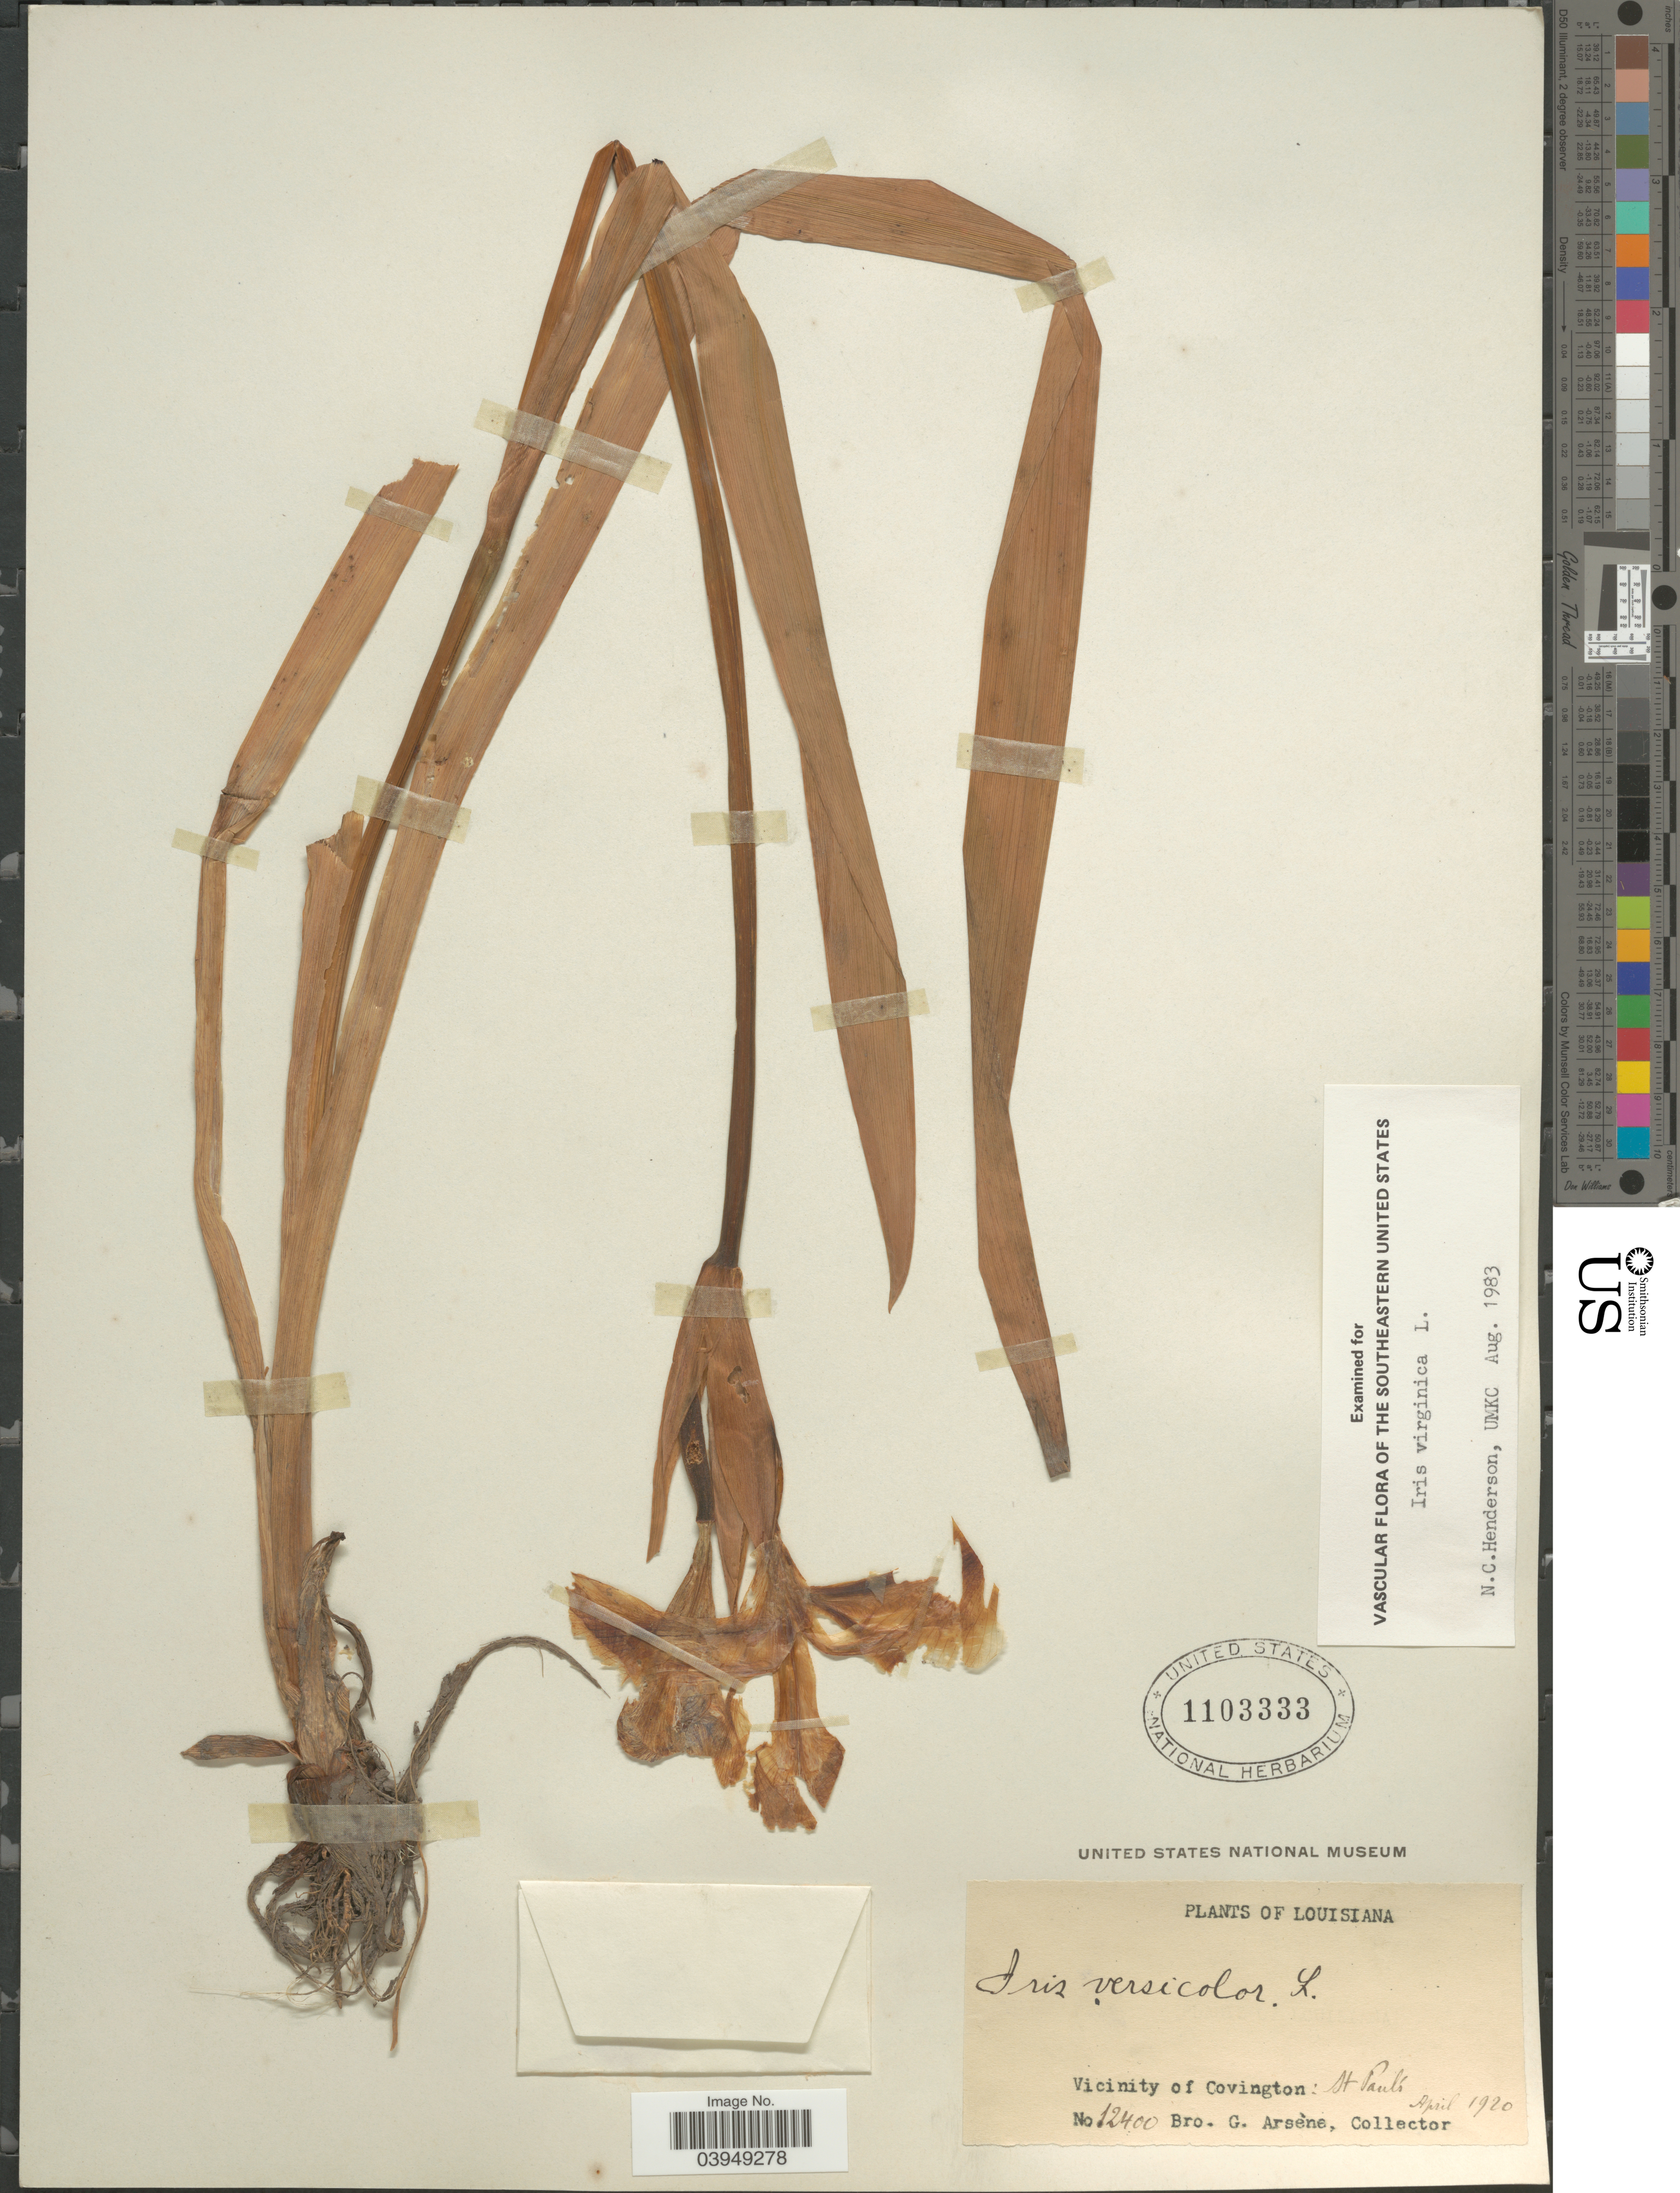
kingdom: Plantae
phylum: Tracheophyta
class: Liliopsida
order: Asparagales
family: Iridaceae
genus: Iris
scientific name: Iris virginica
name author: L.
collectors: Bro. G. Arsène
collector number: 12400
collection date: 1920-04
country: United States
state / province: Louisiana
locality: Vicinity of Covington: St Paul's.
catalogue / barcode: US 1103333